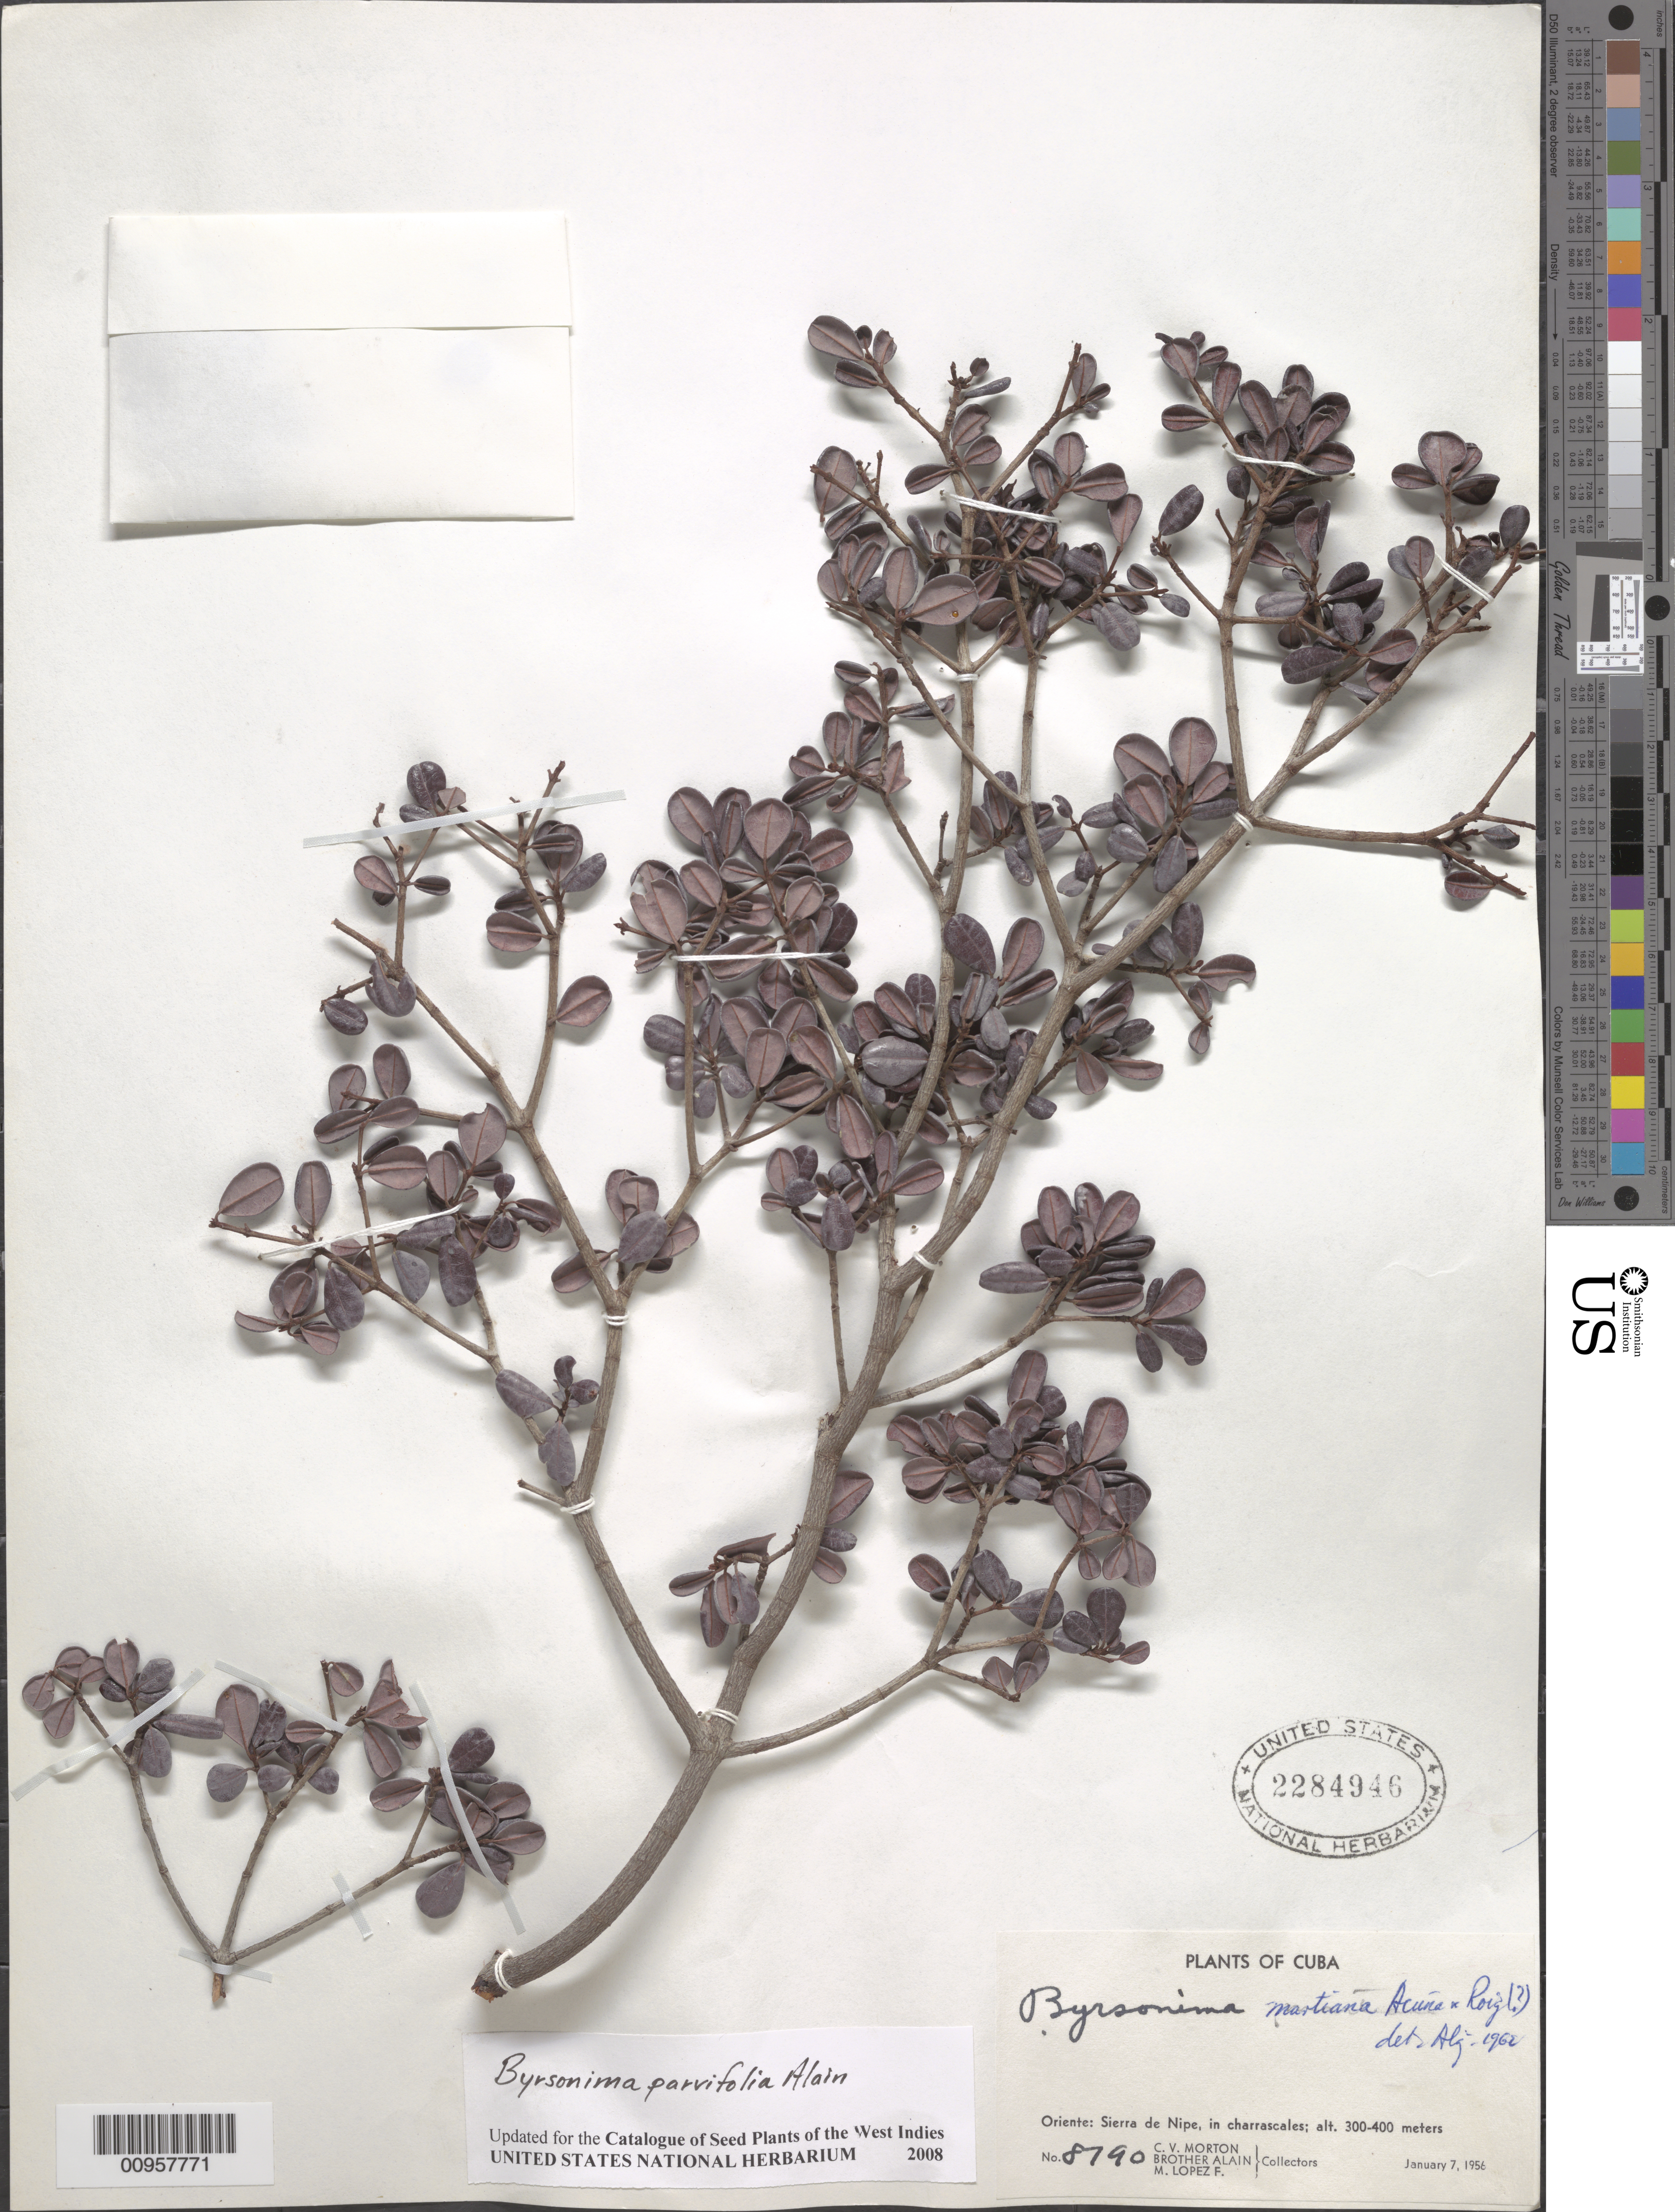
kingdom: Plantae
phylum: Tracheophyta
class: Magnoliopsida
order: Malpighiales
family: Malpighiaceae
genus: Byrsonima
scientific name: Byrsonima parvifolia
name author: Alain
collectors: C. V. Morton, A. H. Liogier & M. López Figueiras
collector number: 8790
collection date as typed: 07 Jan 1956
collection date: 1956-01-07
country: Cuba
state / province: Holguín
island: Cuba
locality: Sierra de Nipe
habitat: In charrascales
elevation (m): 300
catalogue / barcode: US 2284946